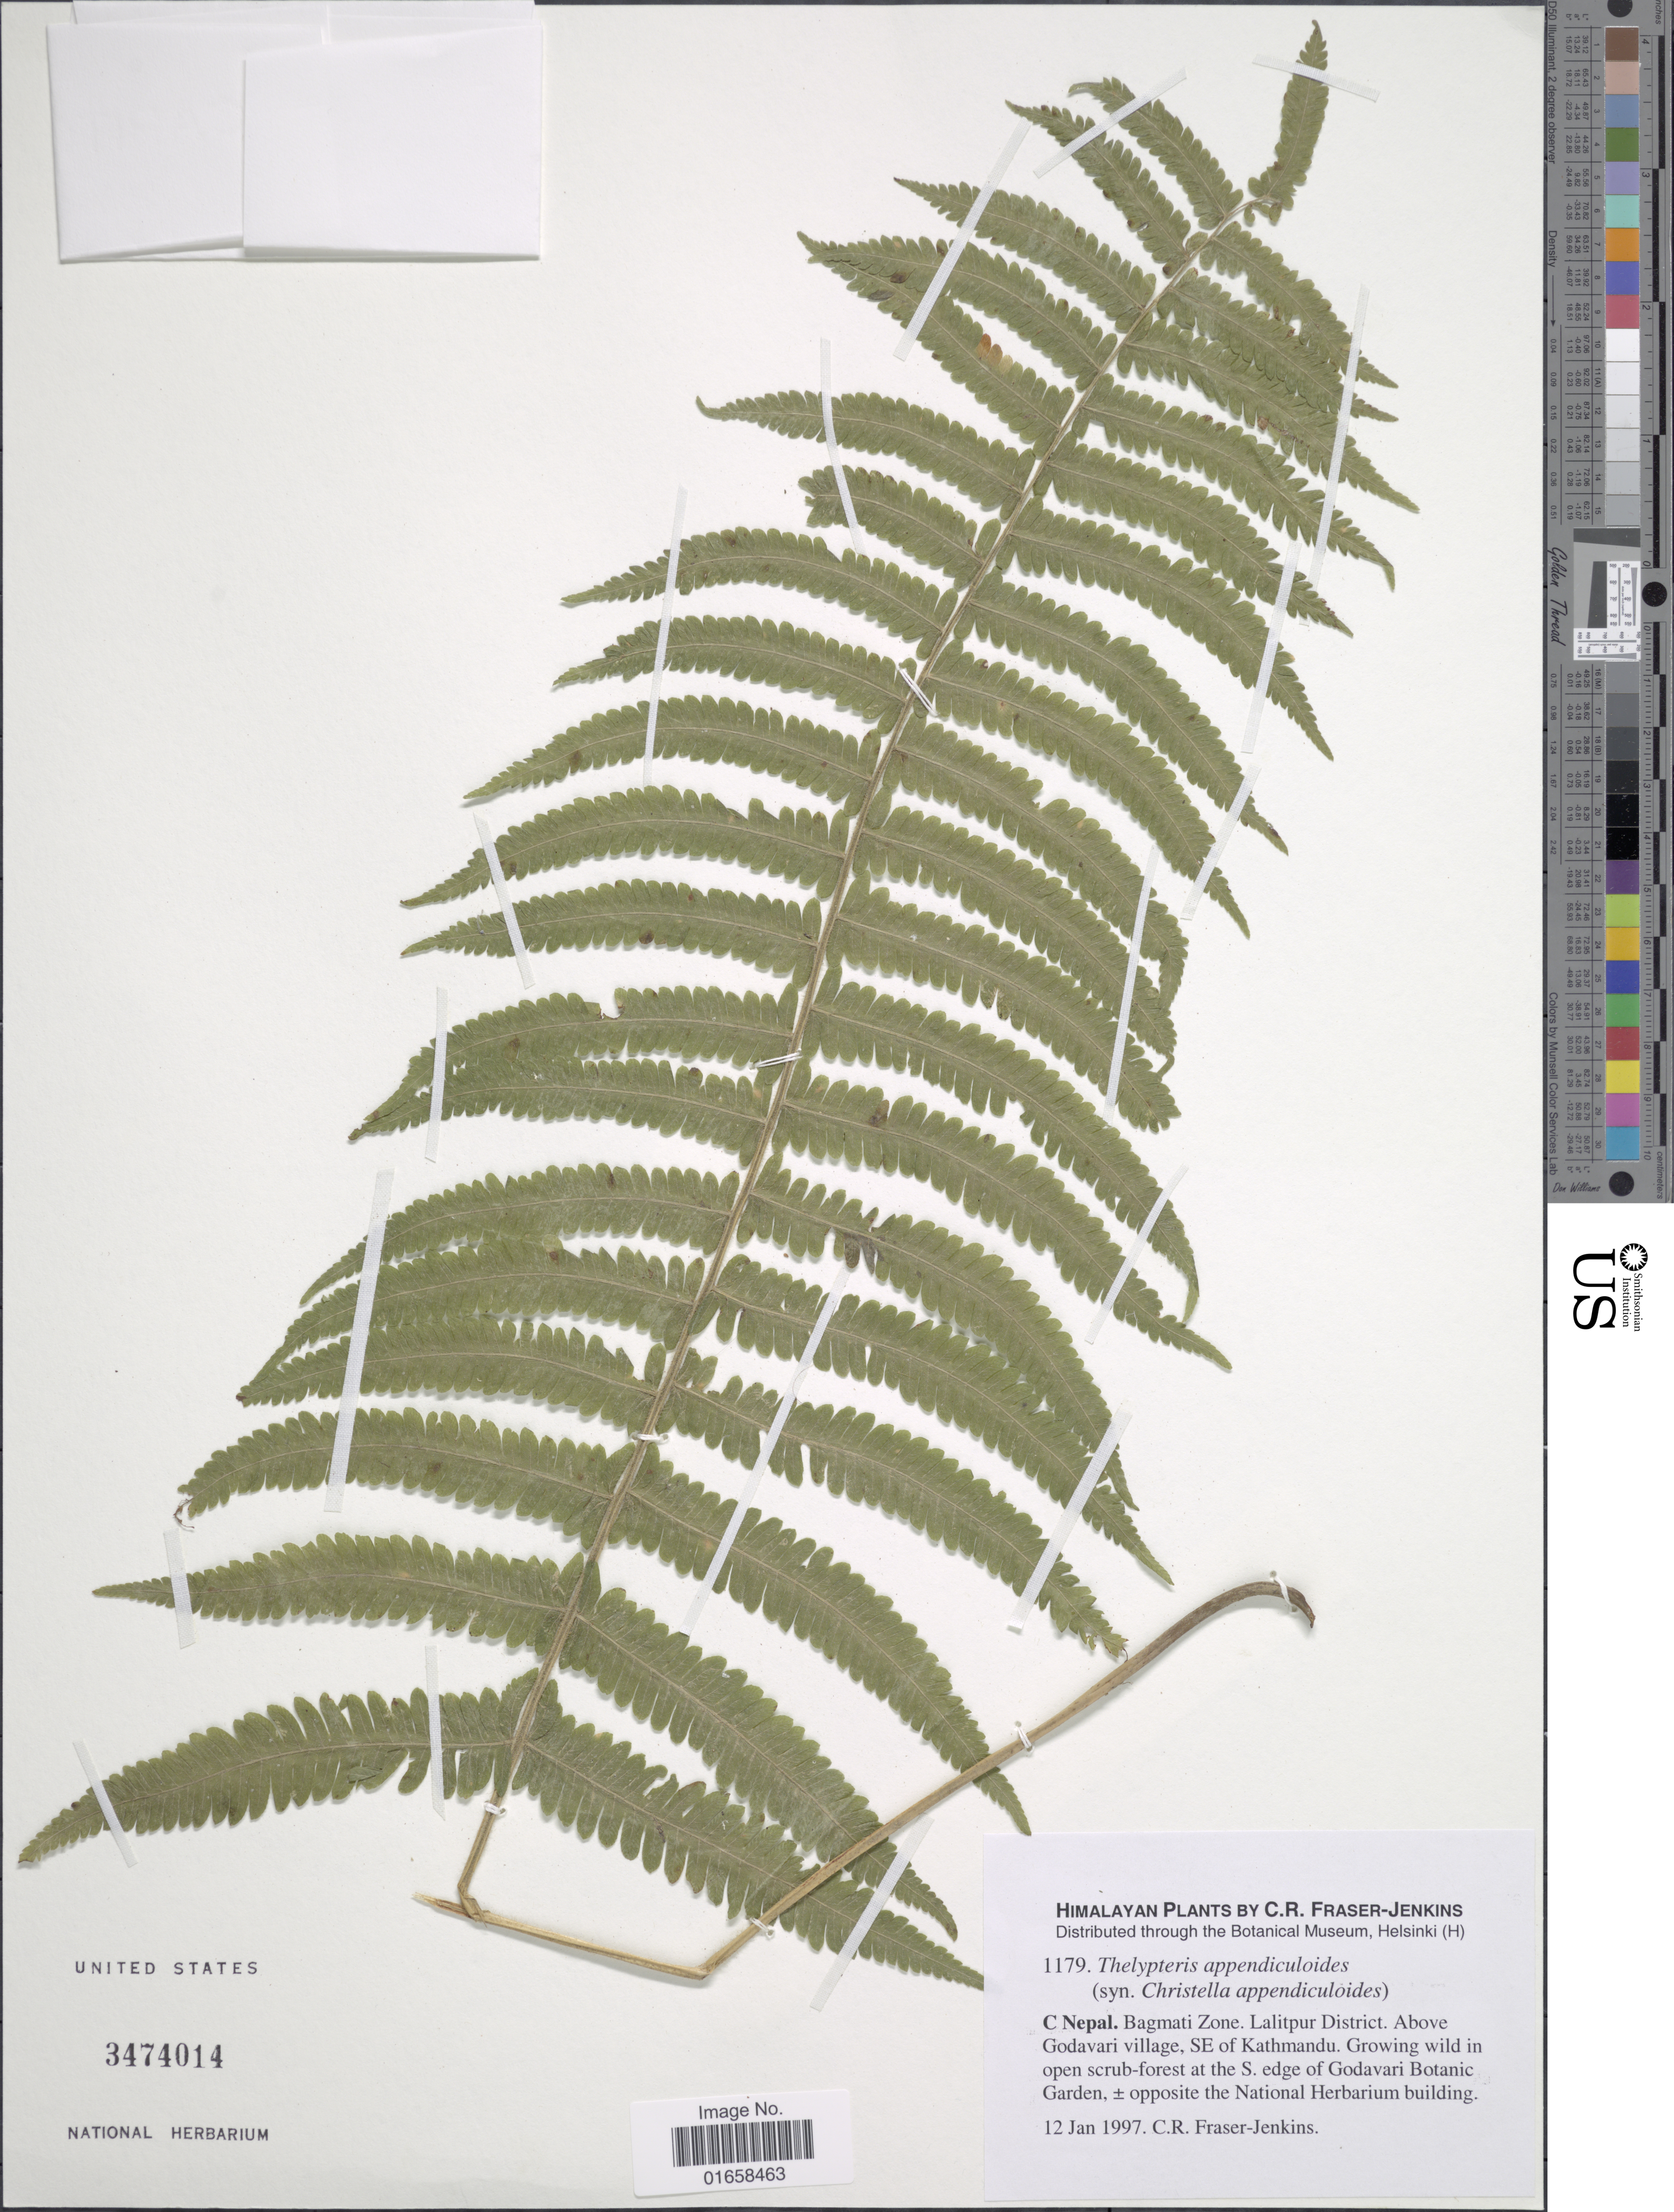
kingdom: Plantae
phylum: Tracheophyta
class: Polypodiopsida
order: Polypodiales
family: Thelypteridaceae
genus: Christella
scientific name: Christella appendicula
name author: (C. Presl) Holttum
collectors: C. R. Fraser-Jenkins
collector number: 1179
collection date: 1997-01-12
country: Nepal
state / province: Bagmati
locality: C Nepal. Bagmati Zone. Lalitpur District. Above Godavari village, SE of Kathmandu. Himalayan Plants.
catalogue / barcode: US 3474014